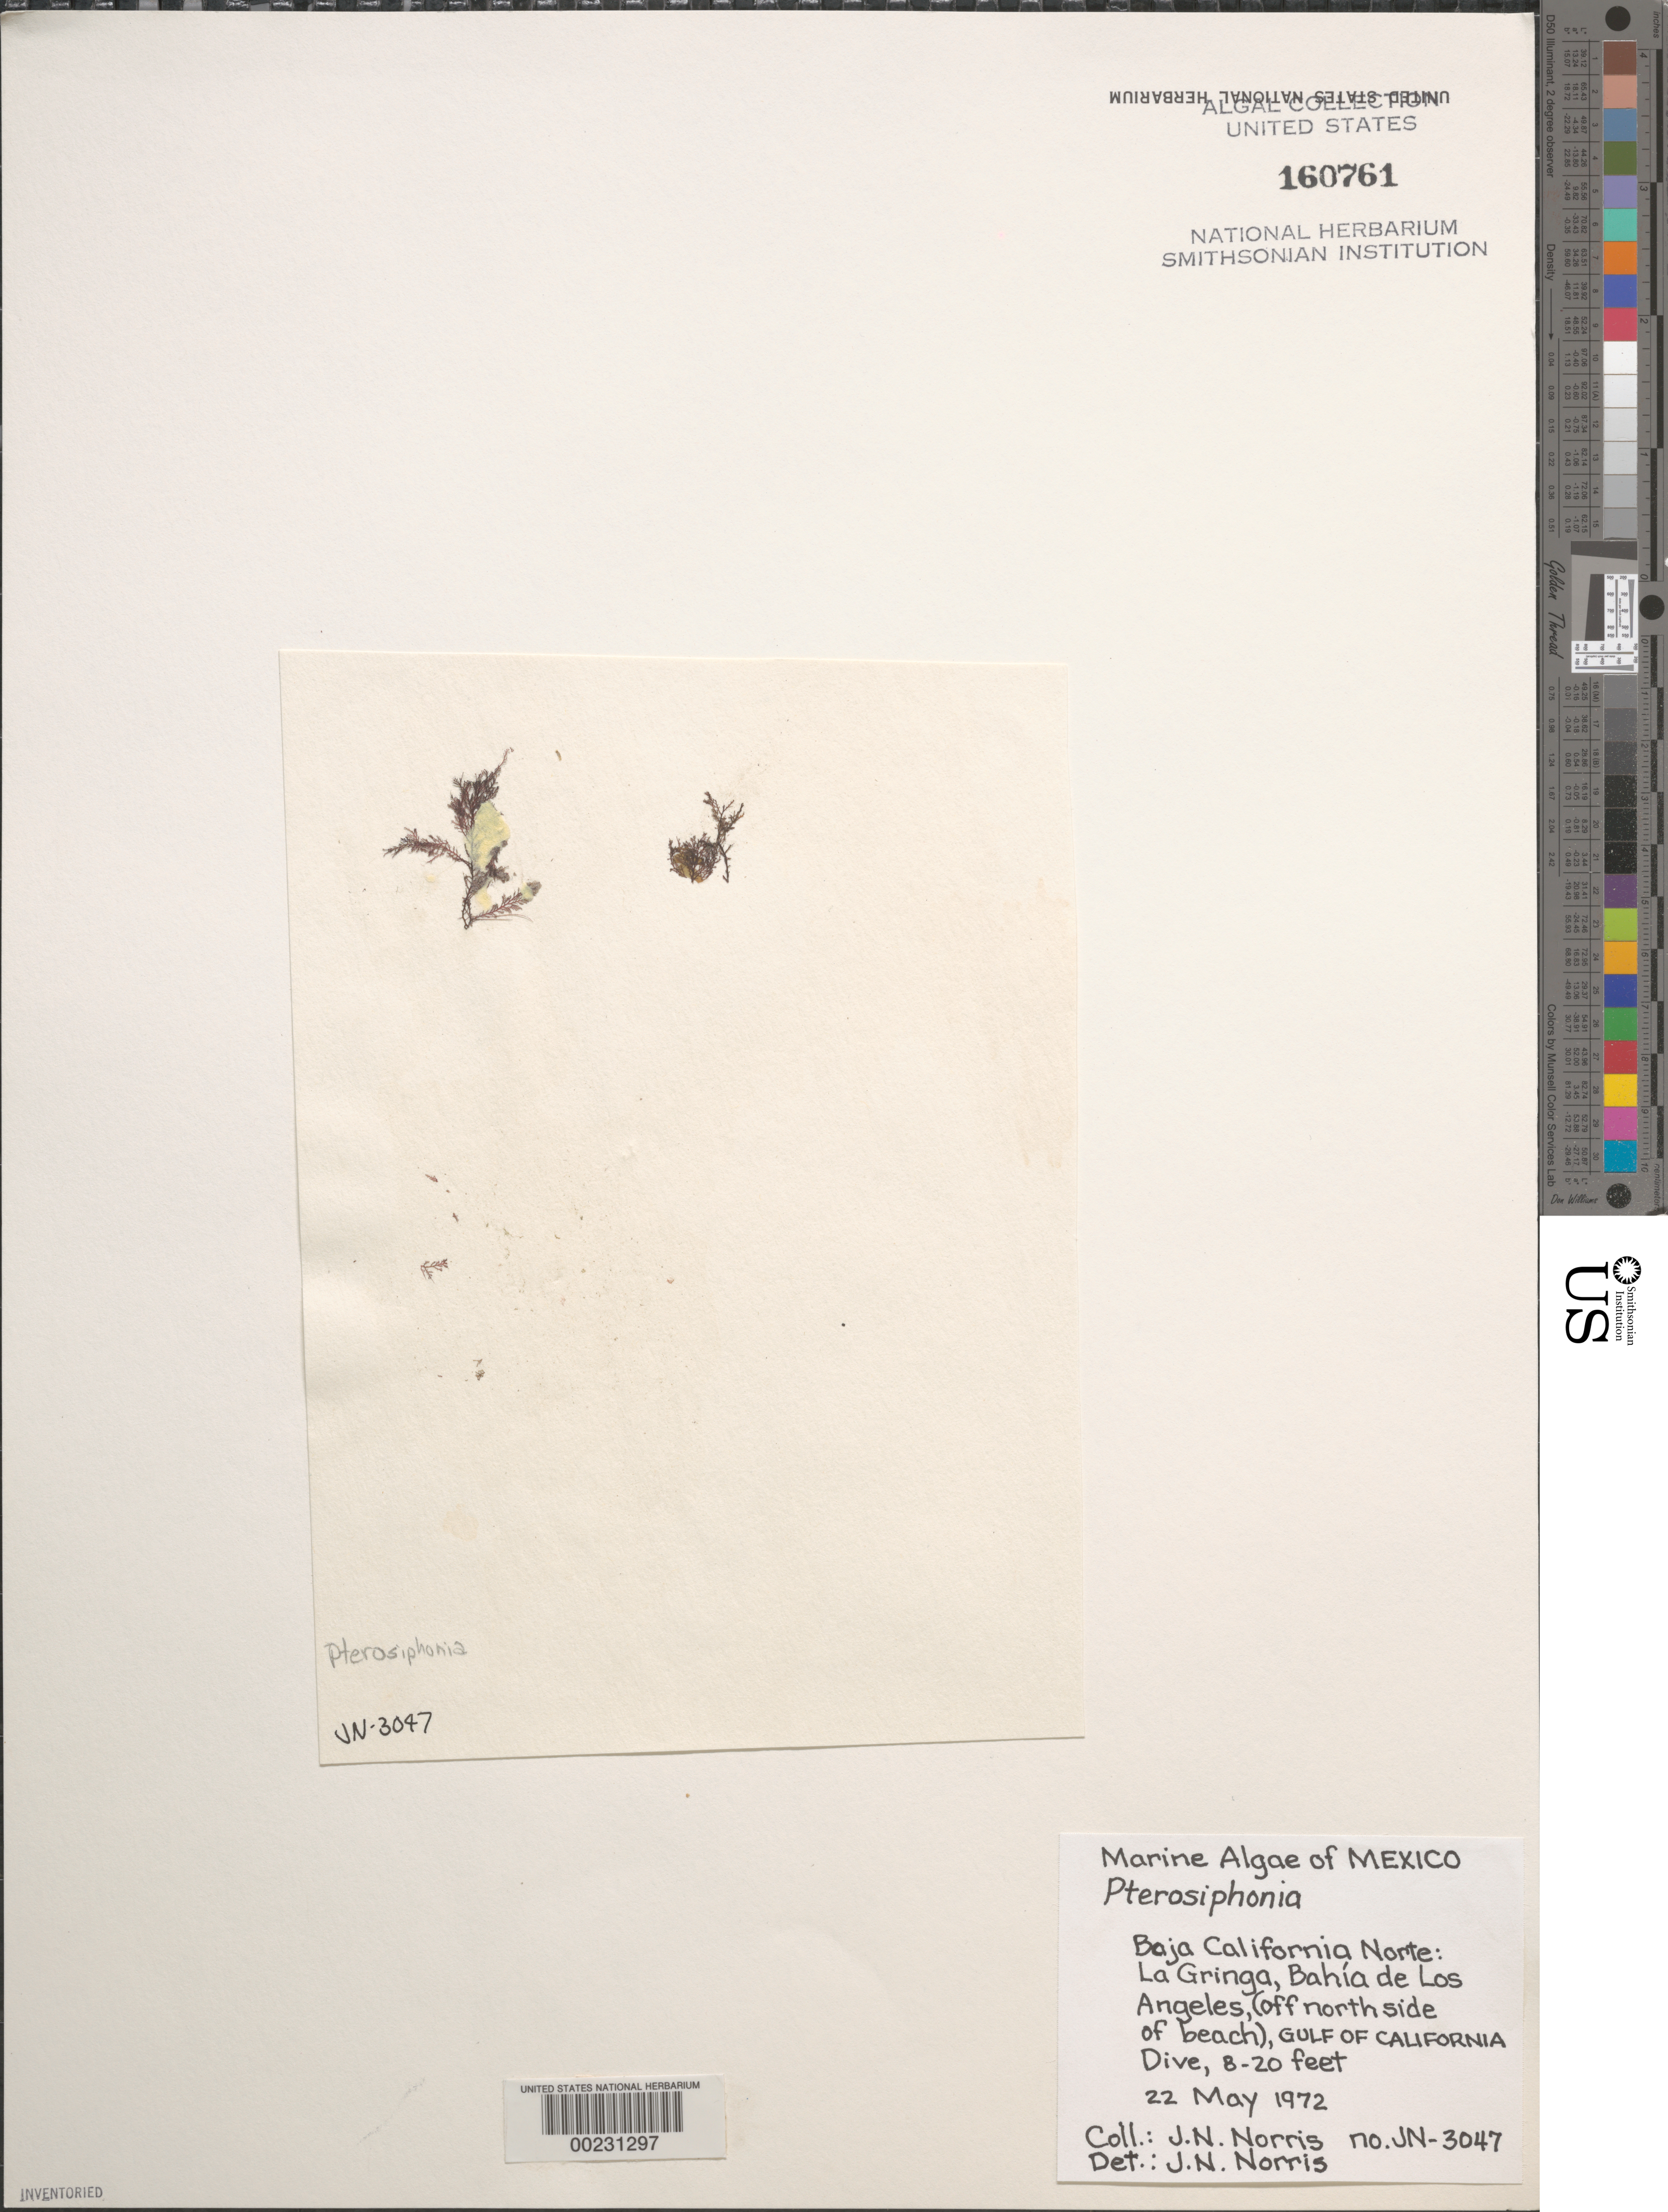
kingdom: Plantae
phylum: Rhodophyta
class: Florideophyceae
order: Ceramiales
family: Rhodomelaceae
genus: Pterosiphonia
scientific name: Pterosiphonia sp.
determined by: Norris, James N.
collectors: J. N. Norris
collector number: JN-3047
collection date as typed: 22 May 1972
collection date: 1972-05-22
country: Mexico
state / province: Baja California Norte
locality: La Gringa, Bahia de los Angeles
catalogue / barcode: US 160761